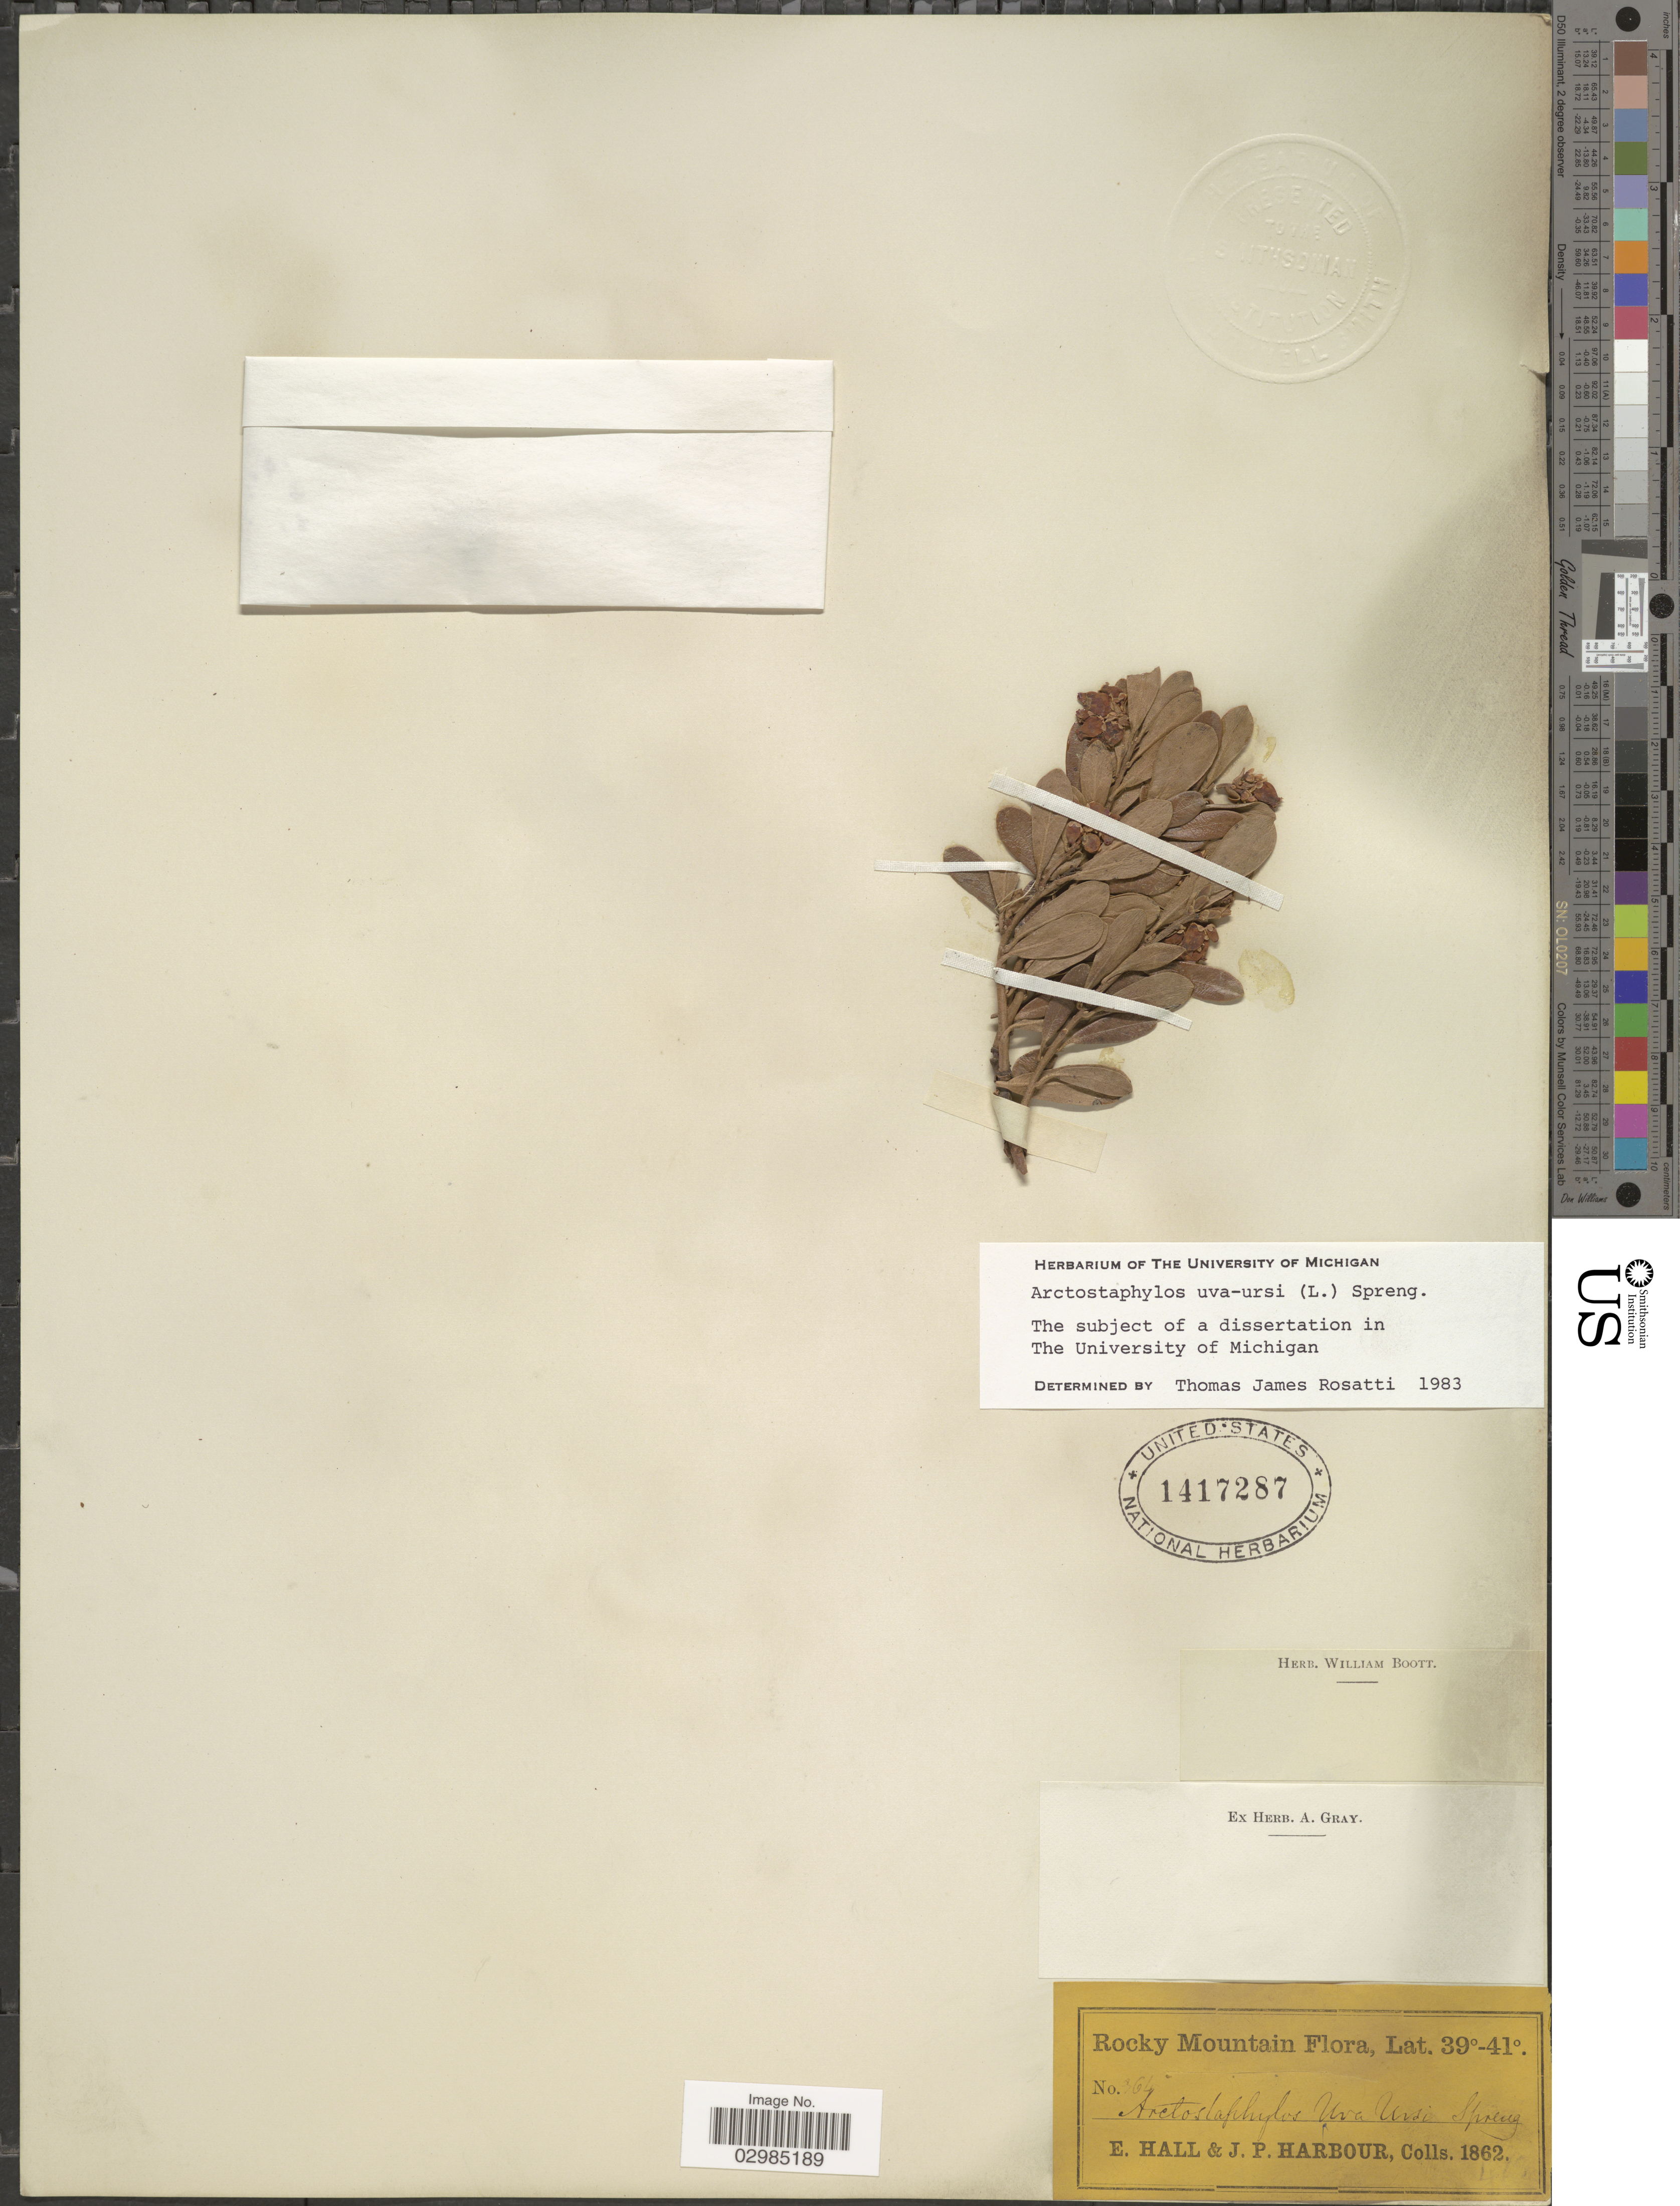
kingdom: Plantae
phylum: Tracheophyta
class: Magnoliopsida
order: Ericales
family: Ericaceae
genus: Arctostaphylos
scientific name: Arctostaphylos uva-ursi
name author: (L.) Spreng.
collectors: E. Hall & J. Harbour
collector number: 364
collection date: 1862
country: United States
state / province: Colorado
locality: Rocky Mtns.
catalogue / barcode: US 1417287